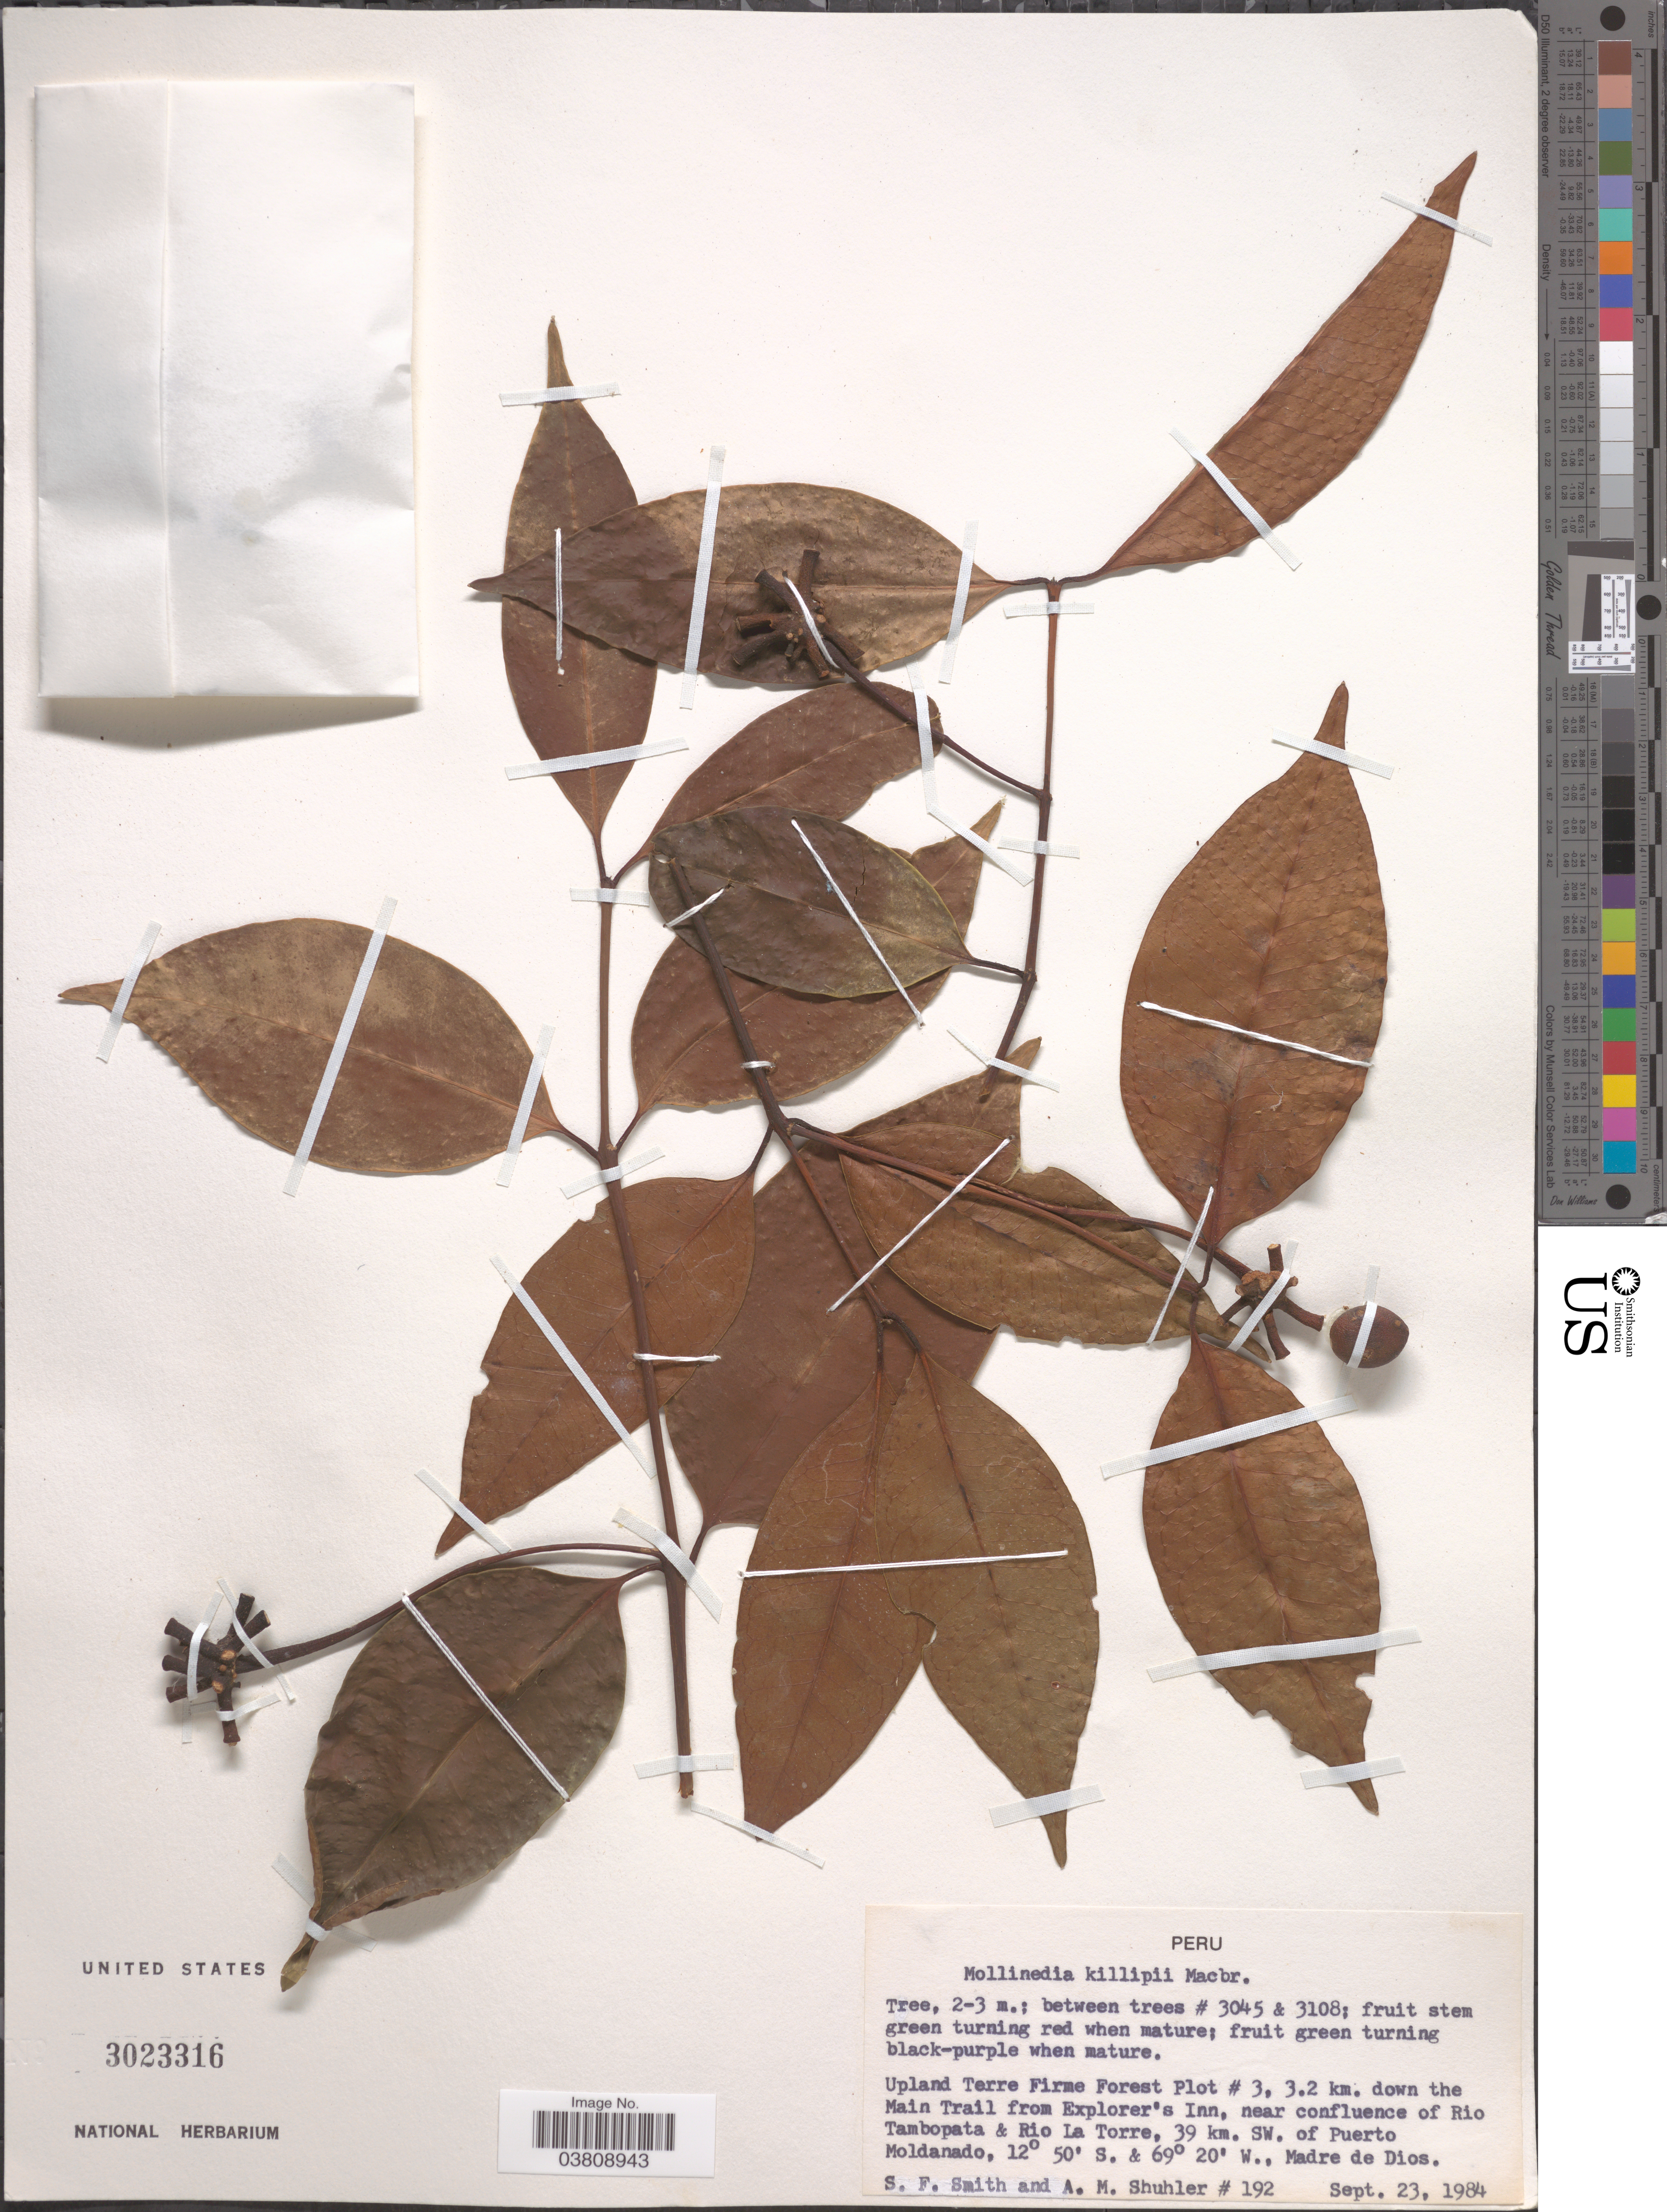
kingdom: Plantae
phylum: Tracheophyta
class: Magnoliopsida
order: Laurales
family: Monimiaceae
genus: Mollinedia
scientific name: Mollinedia killipii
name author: J.F. Macbr.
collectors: S.F. Smith & A. Shuhler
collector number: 192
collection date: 1984-09-23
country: Peru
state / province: Madre de Dios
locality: Upland Terre Firme Forest Plot #3, 3.2 km. down the Main Trail from Explorer's Inn, near confluence of Rio Tambopata & Rio Torre, 39 km. SW. of Puerto Moldanado.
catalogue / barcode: US 3023316